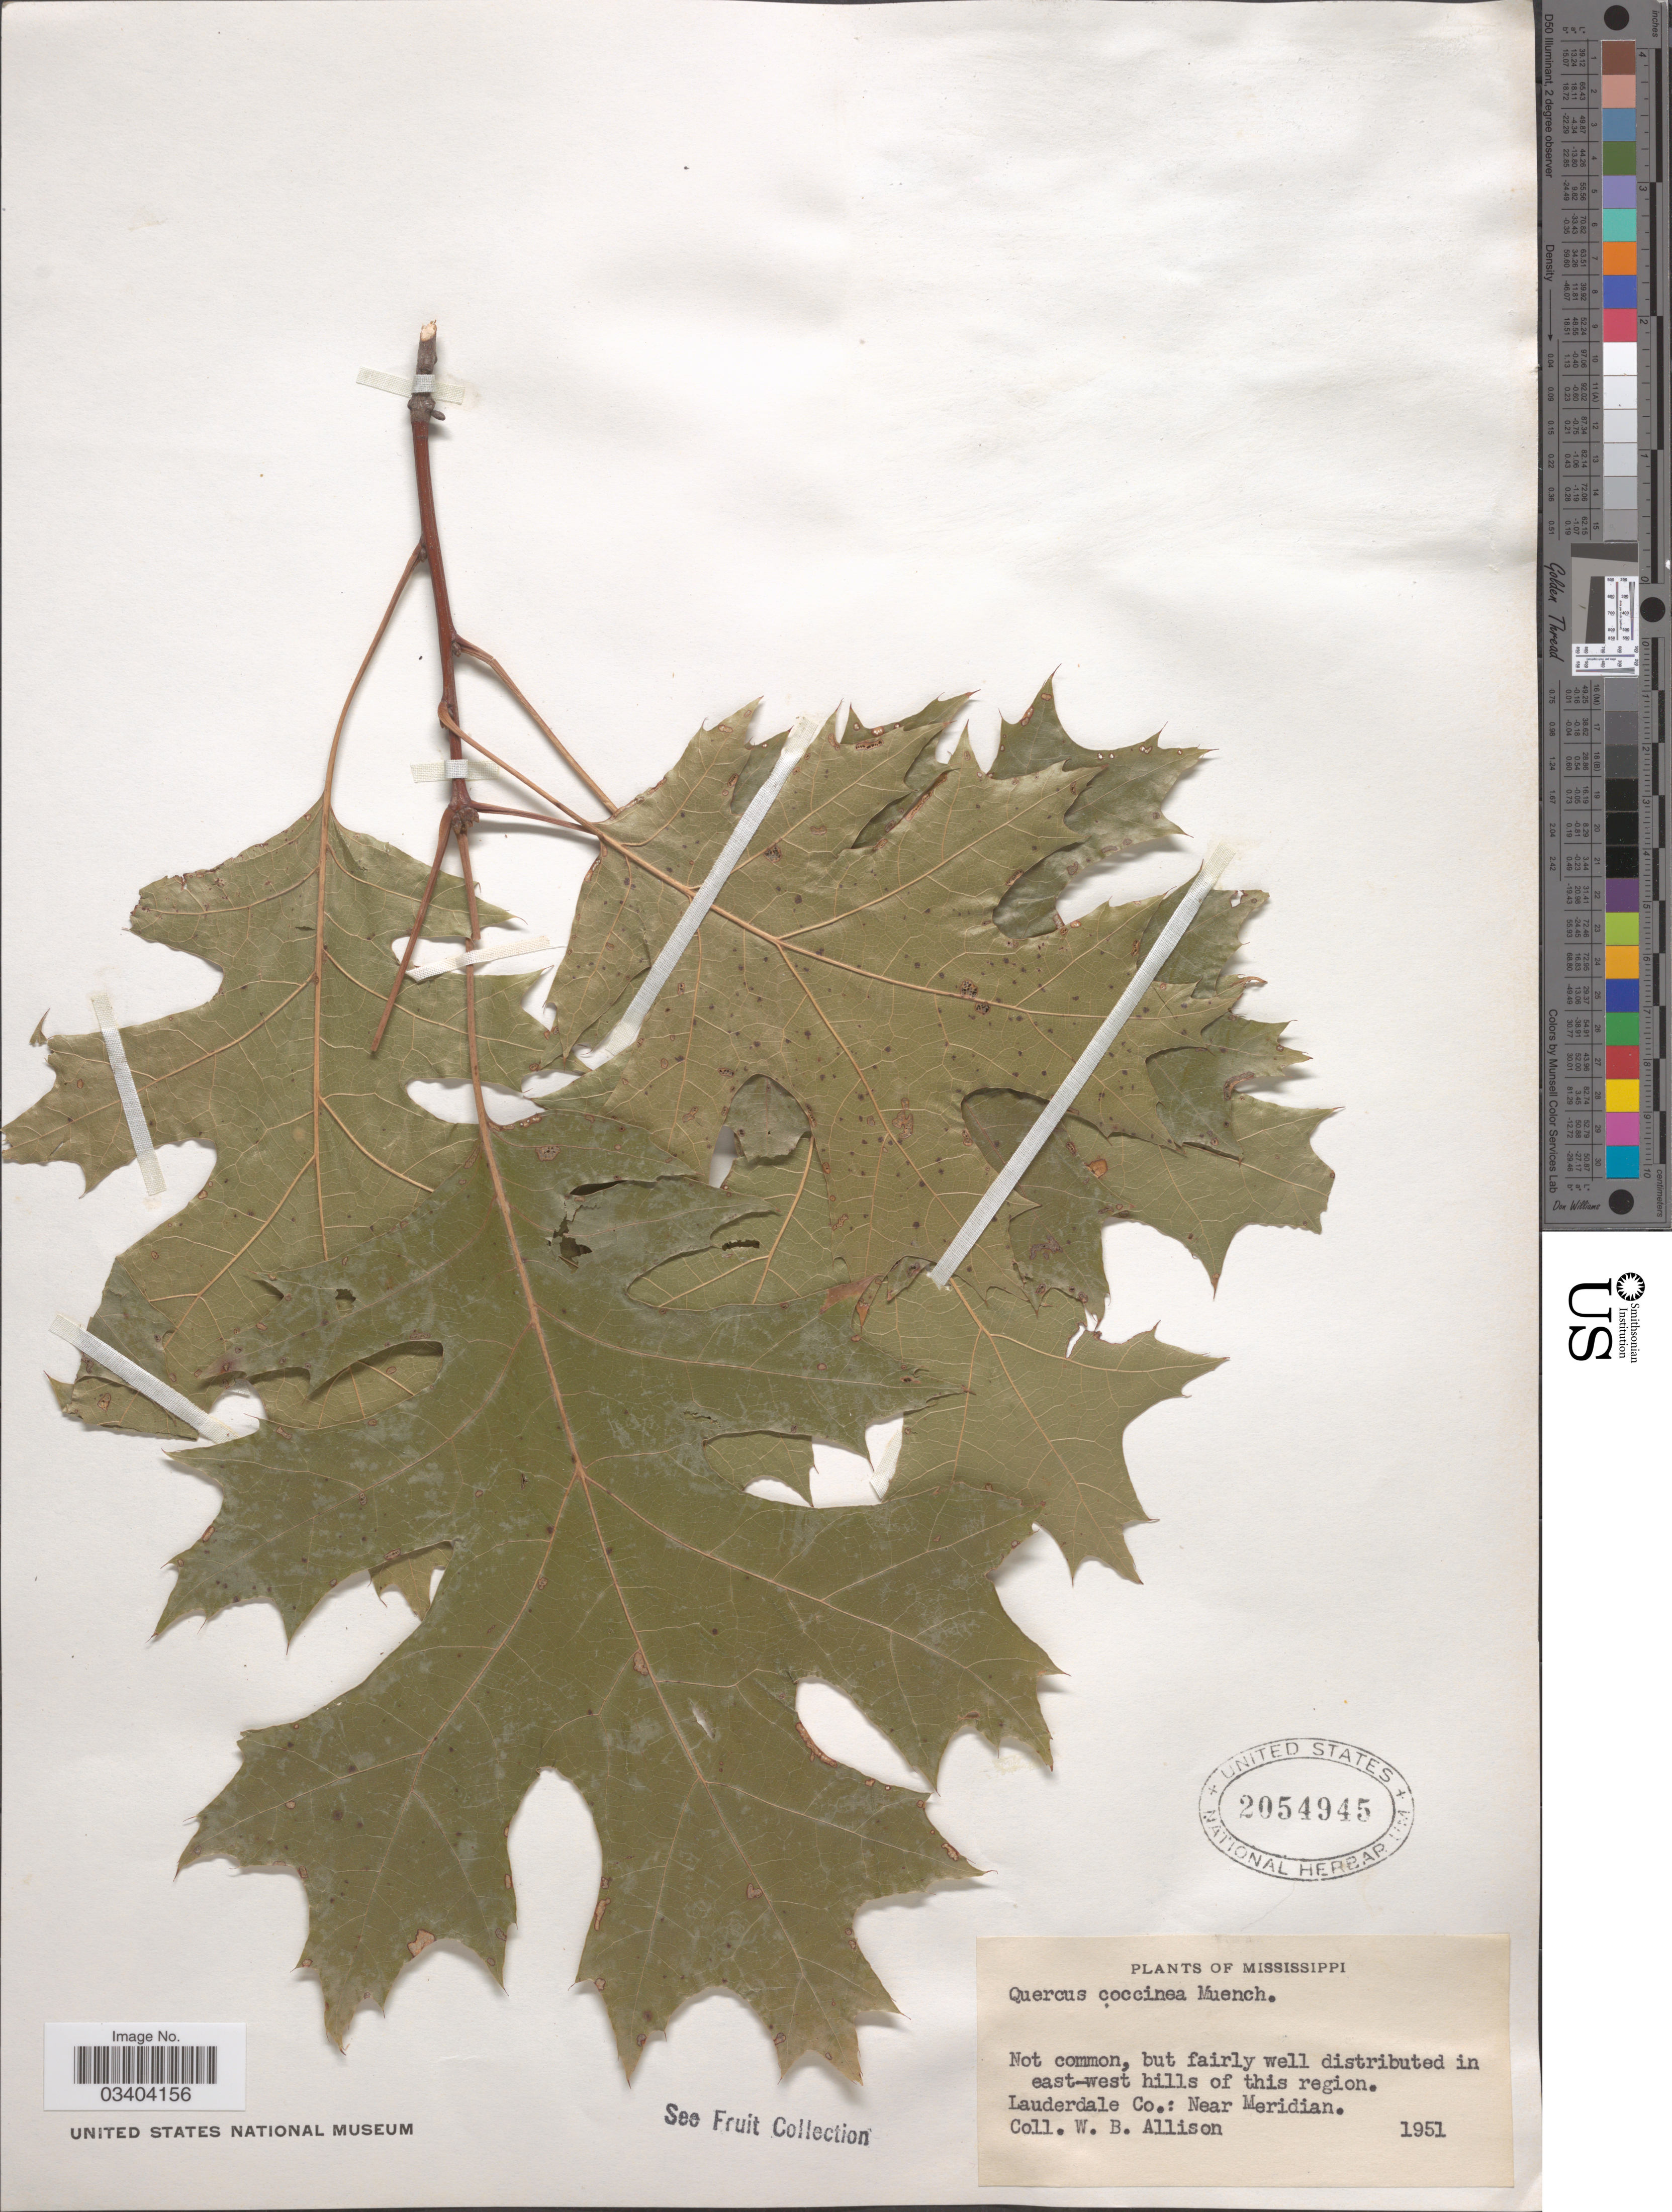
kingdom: Plantae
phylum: Tracheophyta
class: Magnoliopsida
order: Fagales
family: Fagaceae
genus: Quercus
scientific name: Quercus coccinea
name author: Münchh.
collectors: W. B. Allison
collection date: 1951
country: United States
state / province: Mississippi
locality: Lauderdale Co.: Near Meridian.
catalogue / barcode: US 2054945